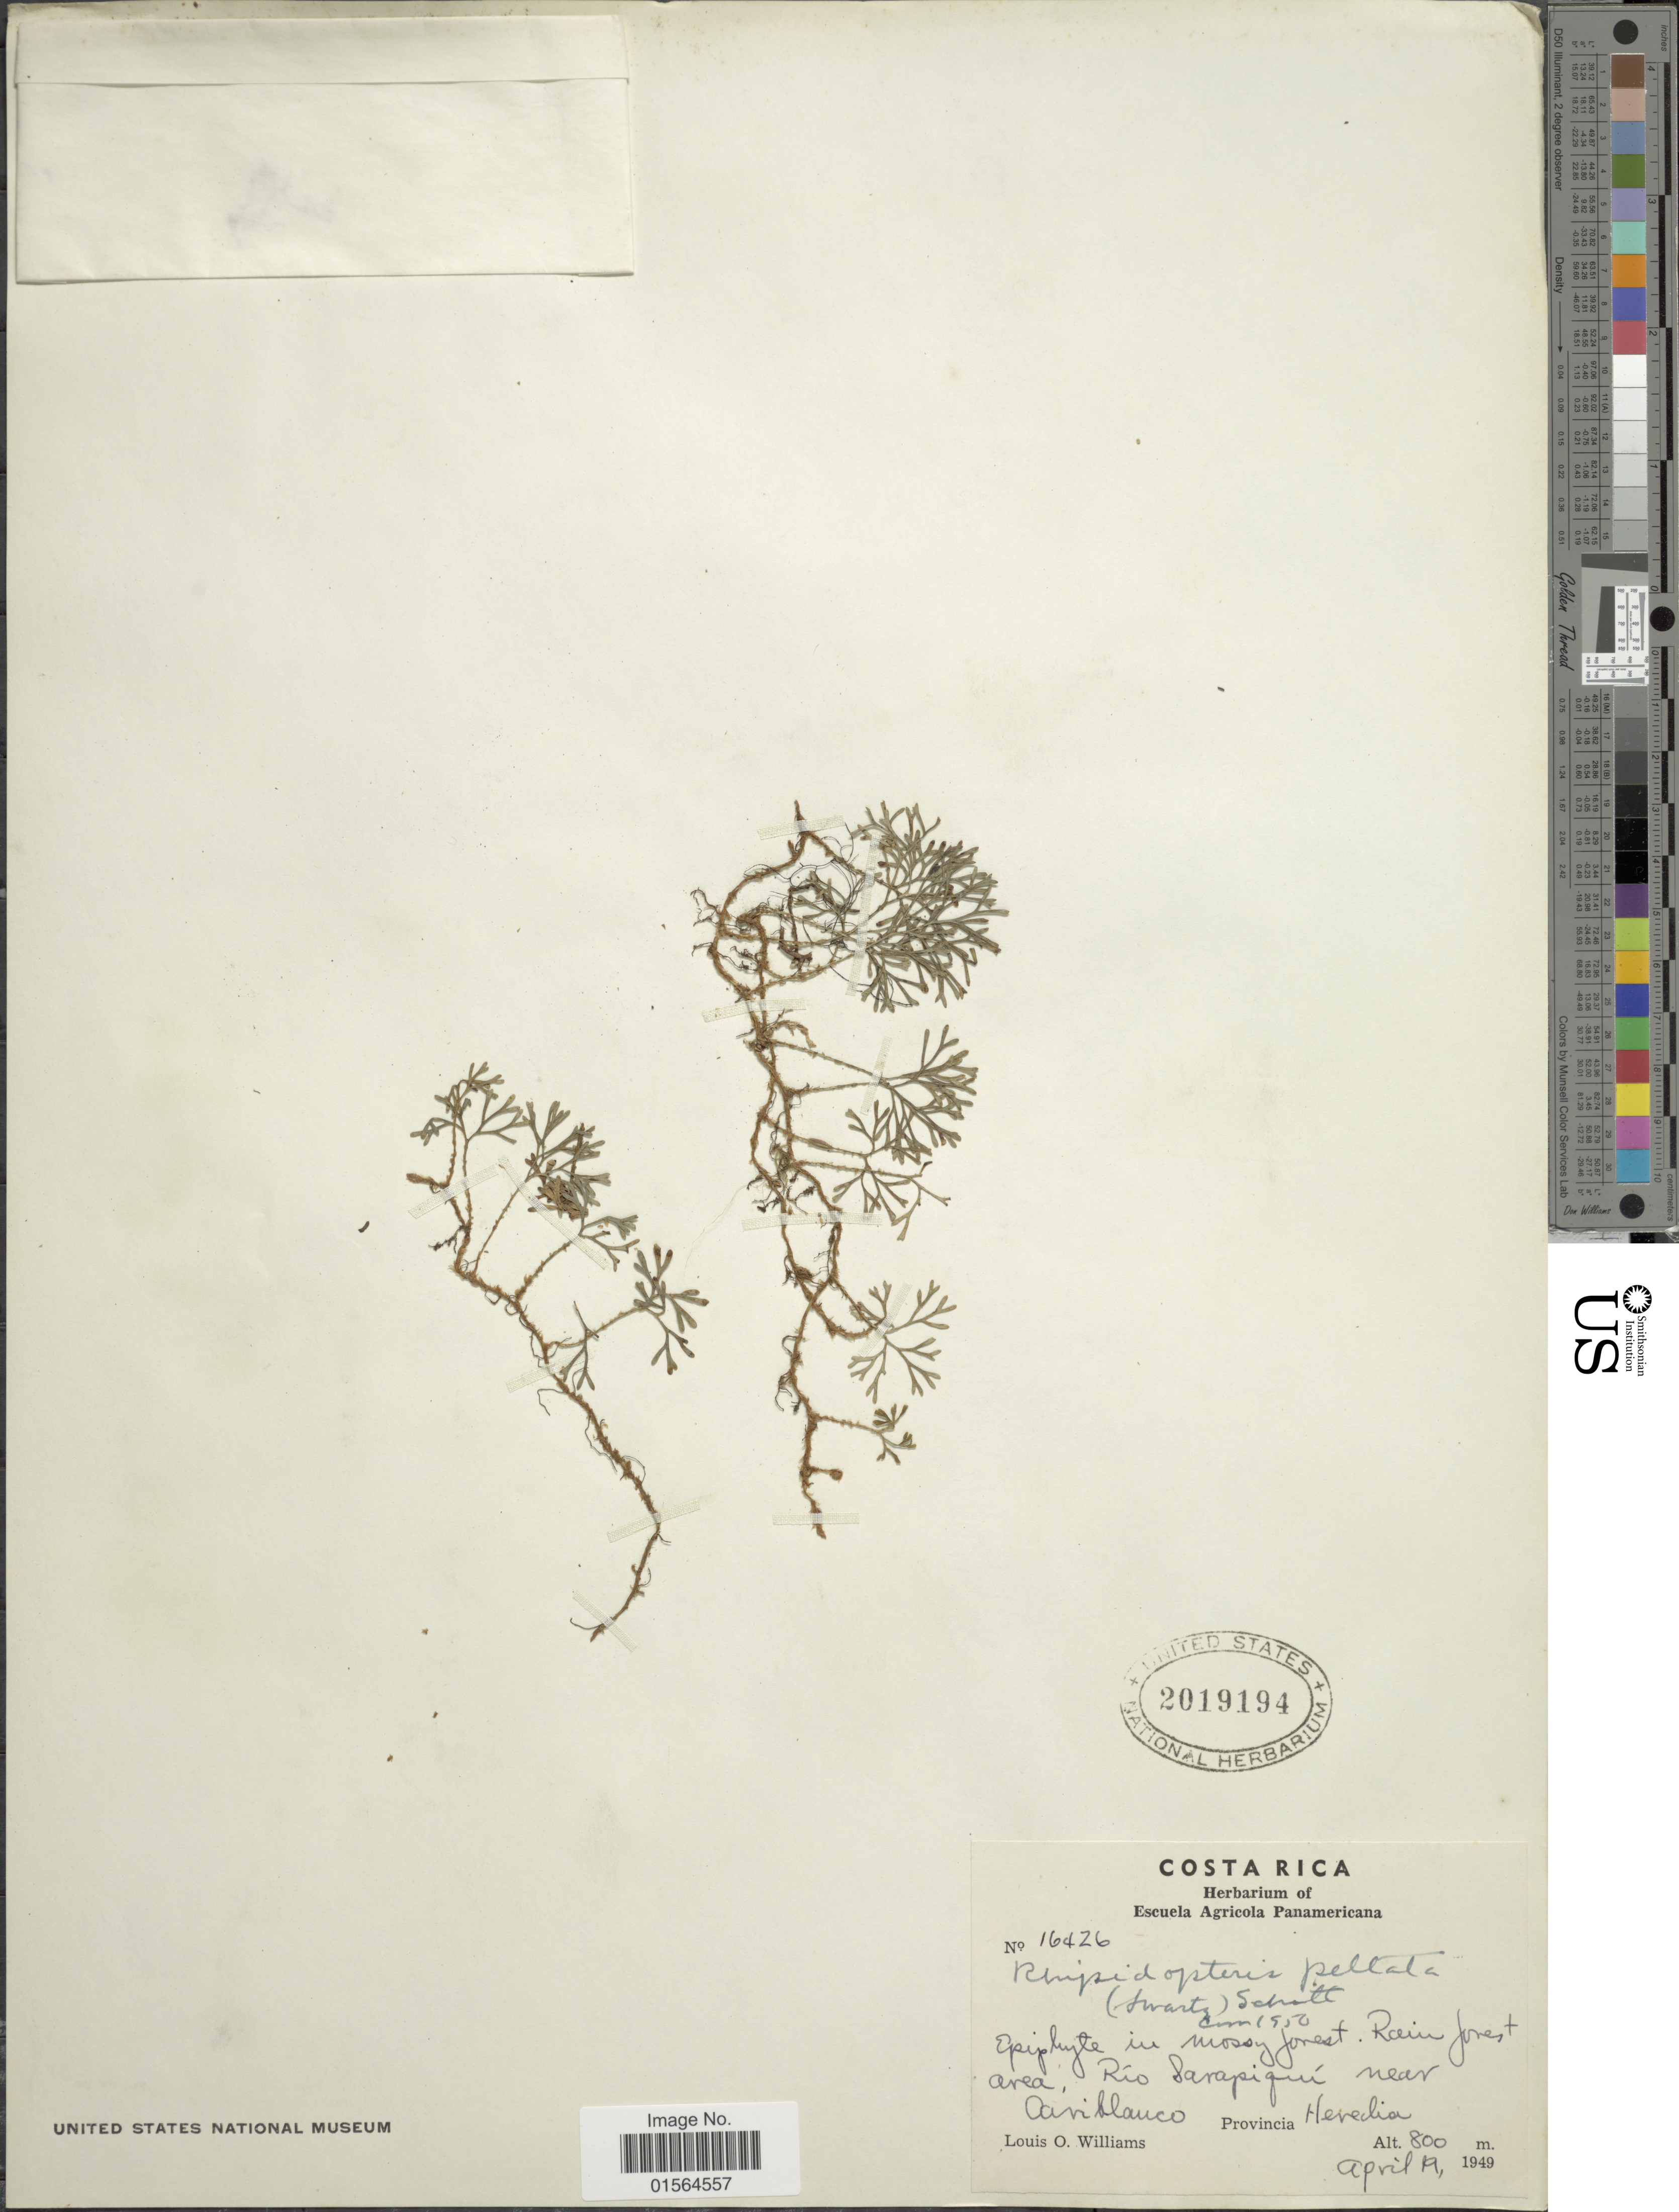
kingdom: Plantae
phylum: Tracheophyta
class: Polypodiopsida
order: Polypodiales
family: Dryopteridaceae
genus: Elaphoglossum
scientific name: Elaphoglossum peltatum f. foeniculaceum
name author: (Hook. & Grev.) Mickel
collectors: L. O. Williams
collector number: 16426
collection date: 1949-04-19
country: Costa Rica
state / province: Heredia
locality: Río Sarapiquí near Cariblanco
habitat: in mossy forest. Rain forest area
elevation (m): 800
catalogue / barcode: US 2019194